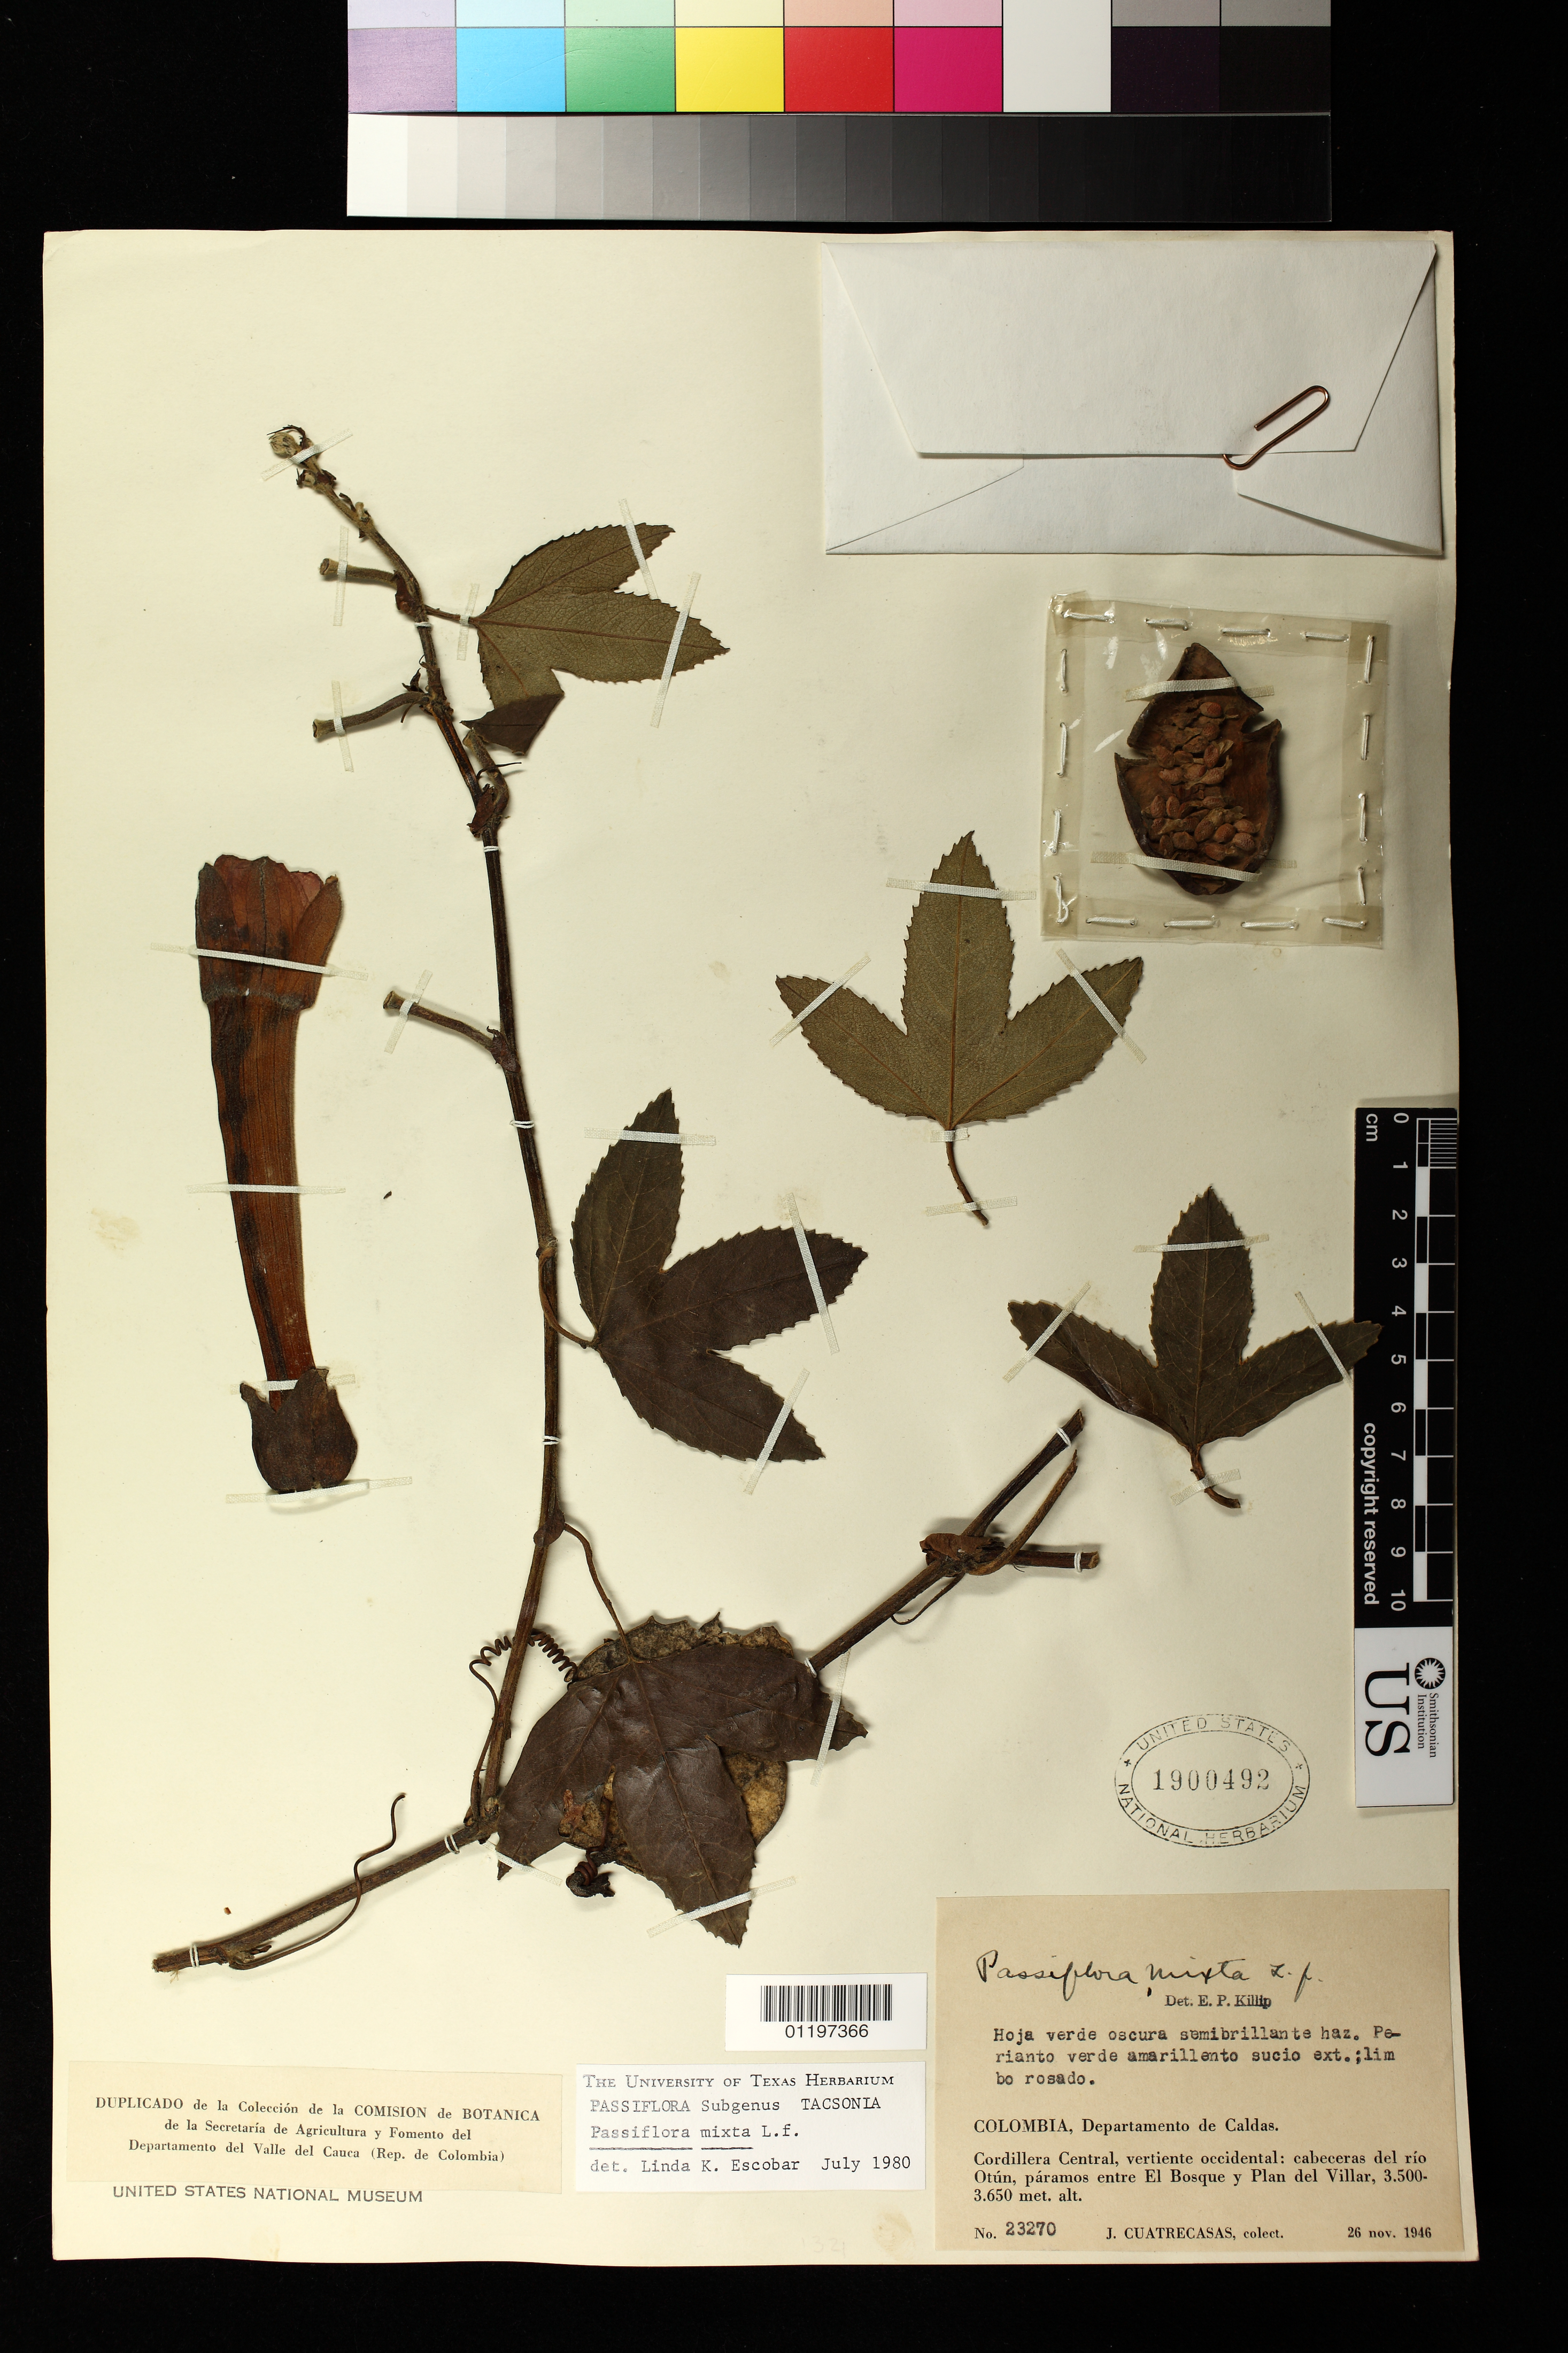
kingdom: Plantae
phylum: Tracheophyta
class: Magnoliopsida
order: Malpighiales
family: Passifloraceae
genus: Passiflora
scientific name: Passiflora mixta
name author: L. f.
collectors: J. Cuatrecasas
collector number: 23270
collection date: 1946-11-26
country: Colombia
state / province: Caldas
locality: vertiente occidental: cabeceras del río Otún, páramos entre El Bosque del Villar. Cordillera Central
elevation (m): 3500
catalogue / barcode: US 1900492